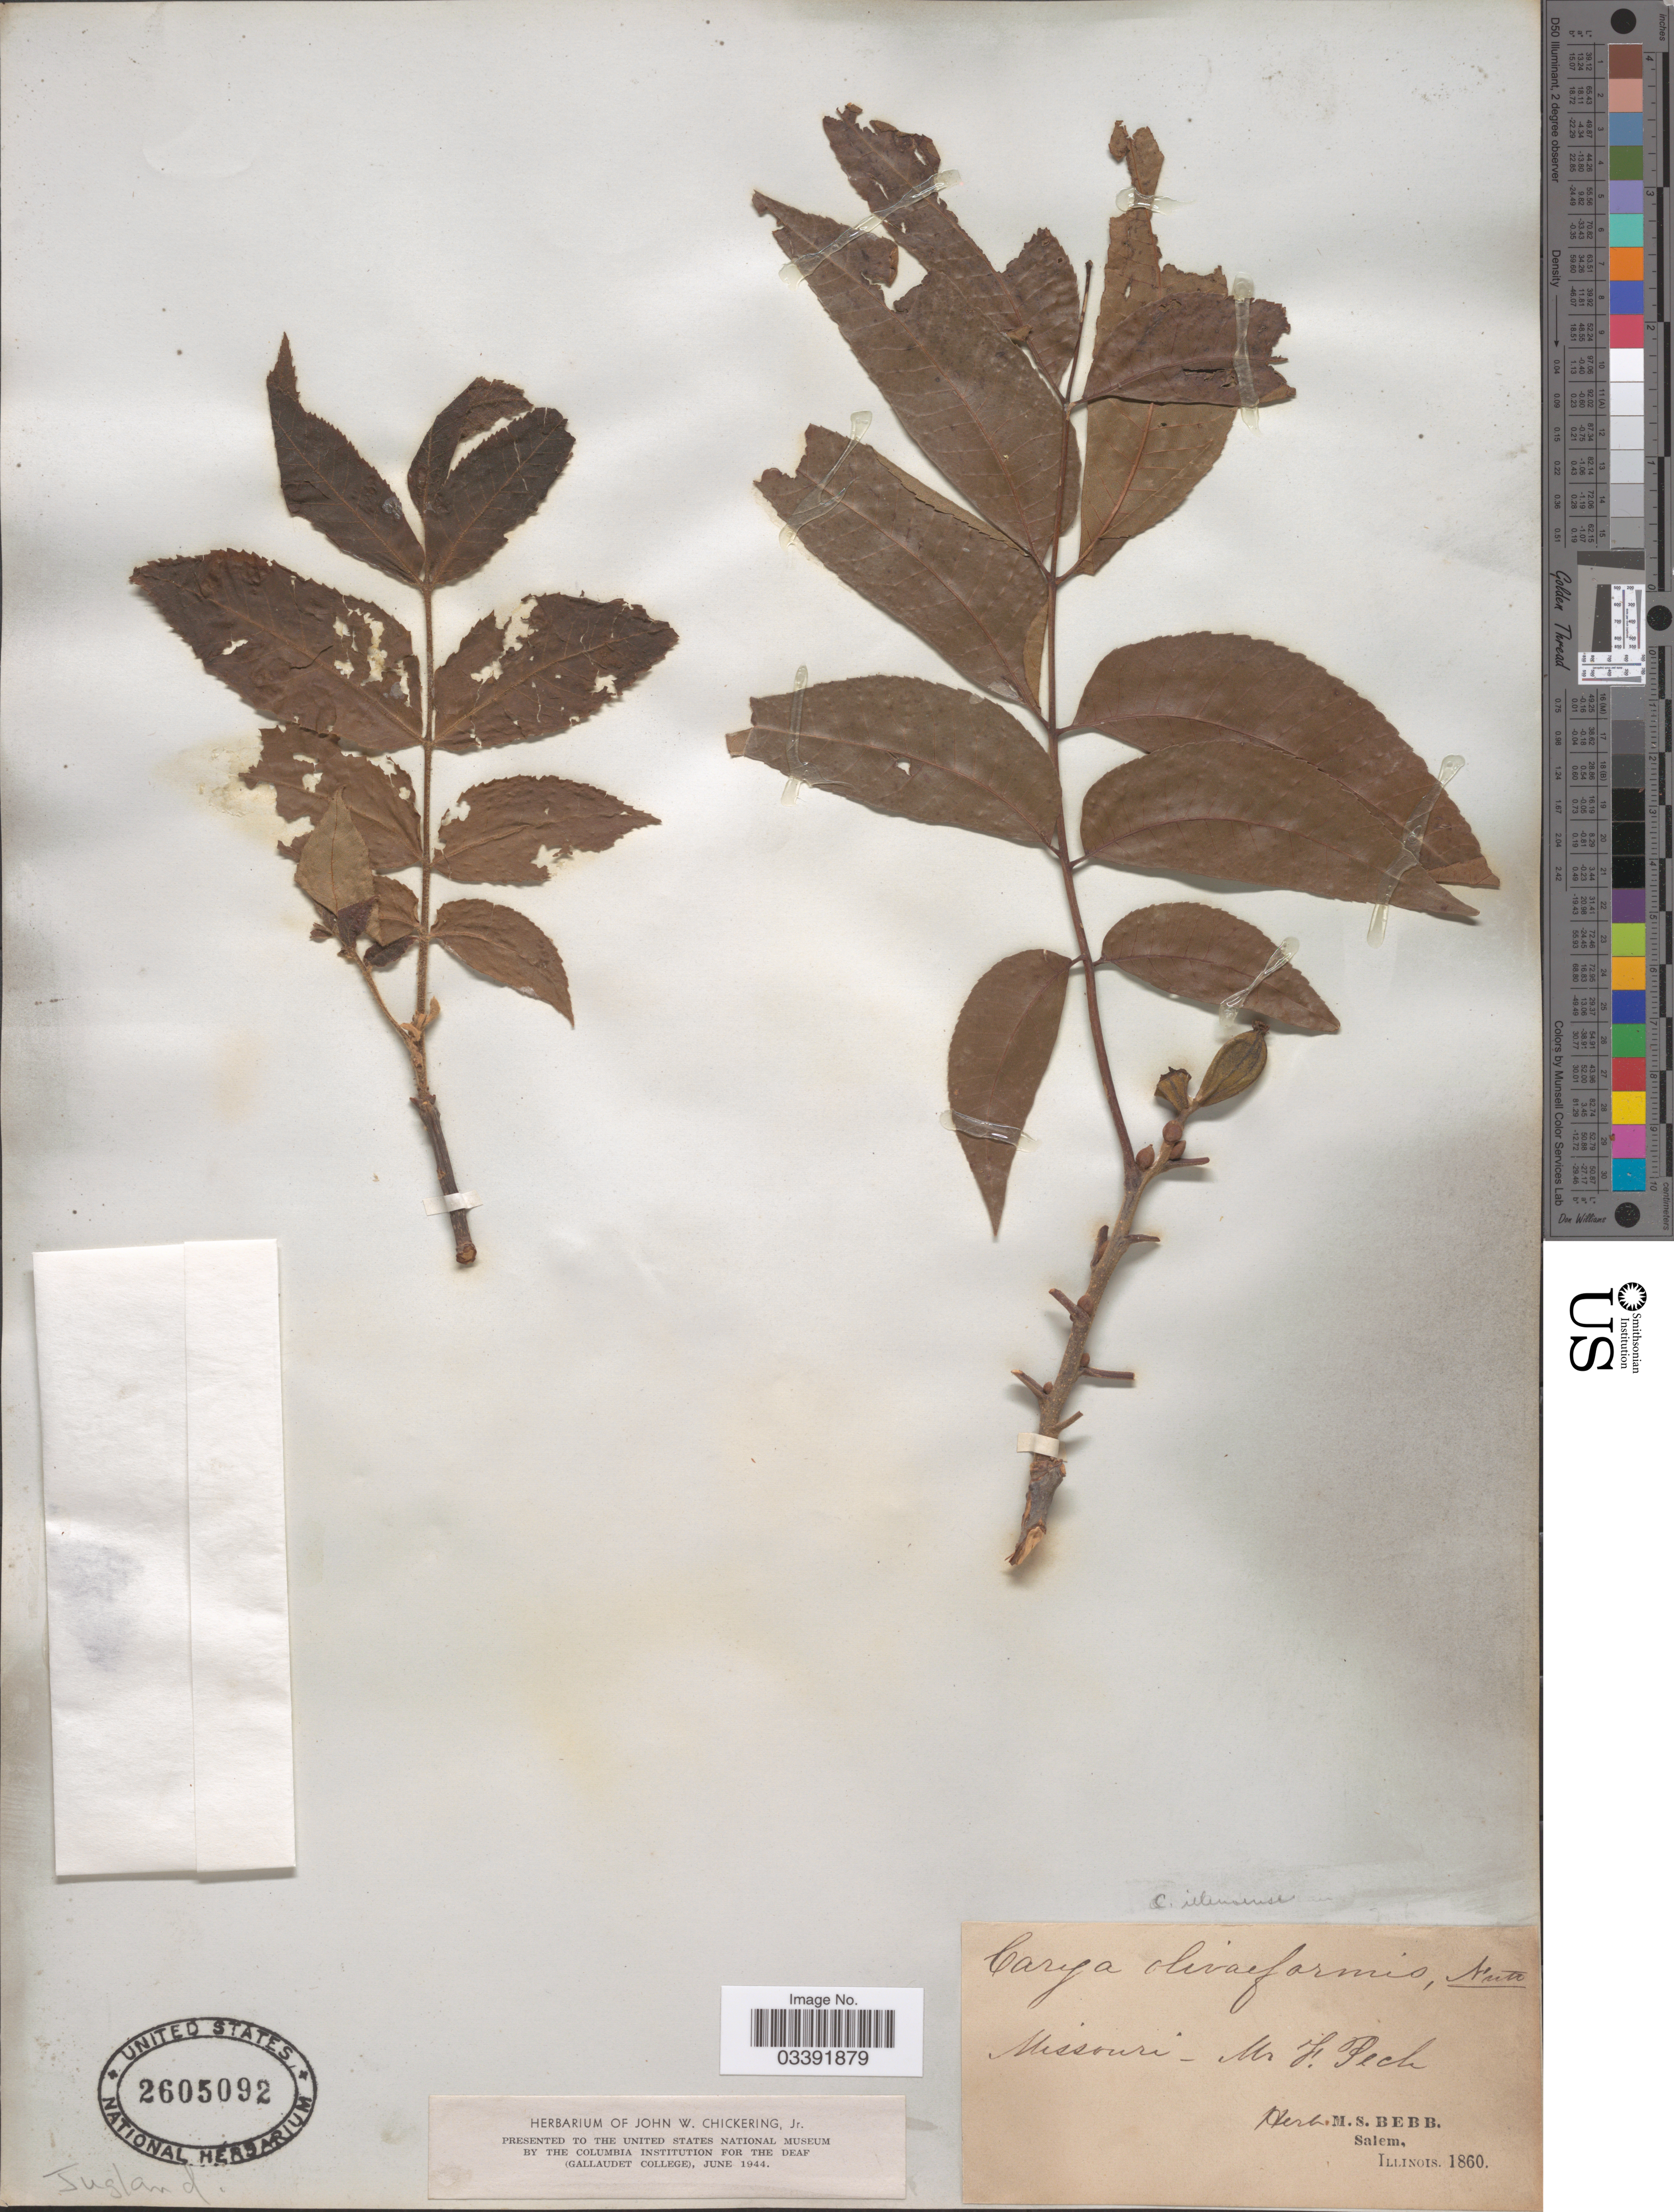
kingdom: Plantae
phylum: Tracheophyta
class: Magnoliopsida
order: Fagales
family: Juglandaceae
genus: Carya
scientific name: Carya illinoinensis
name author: (Wangenh.) K. Koch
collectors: F. Peck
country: United States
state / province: Missouri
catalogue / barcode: US 2605092